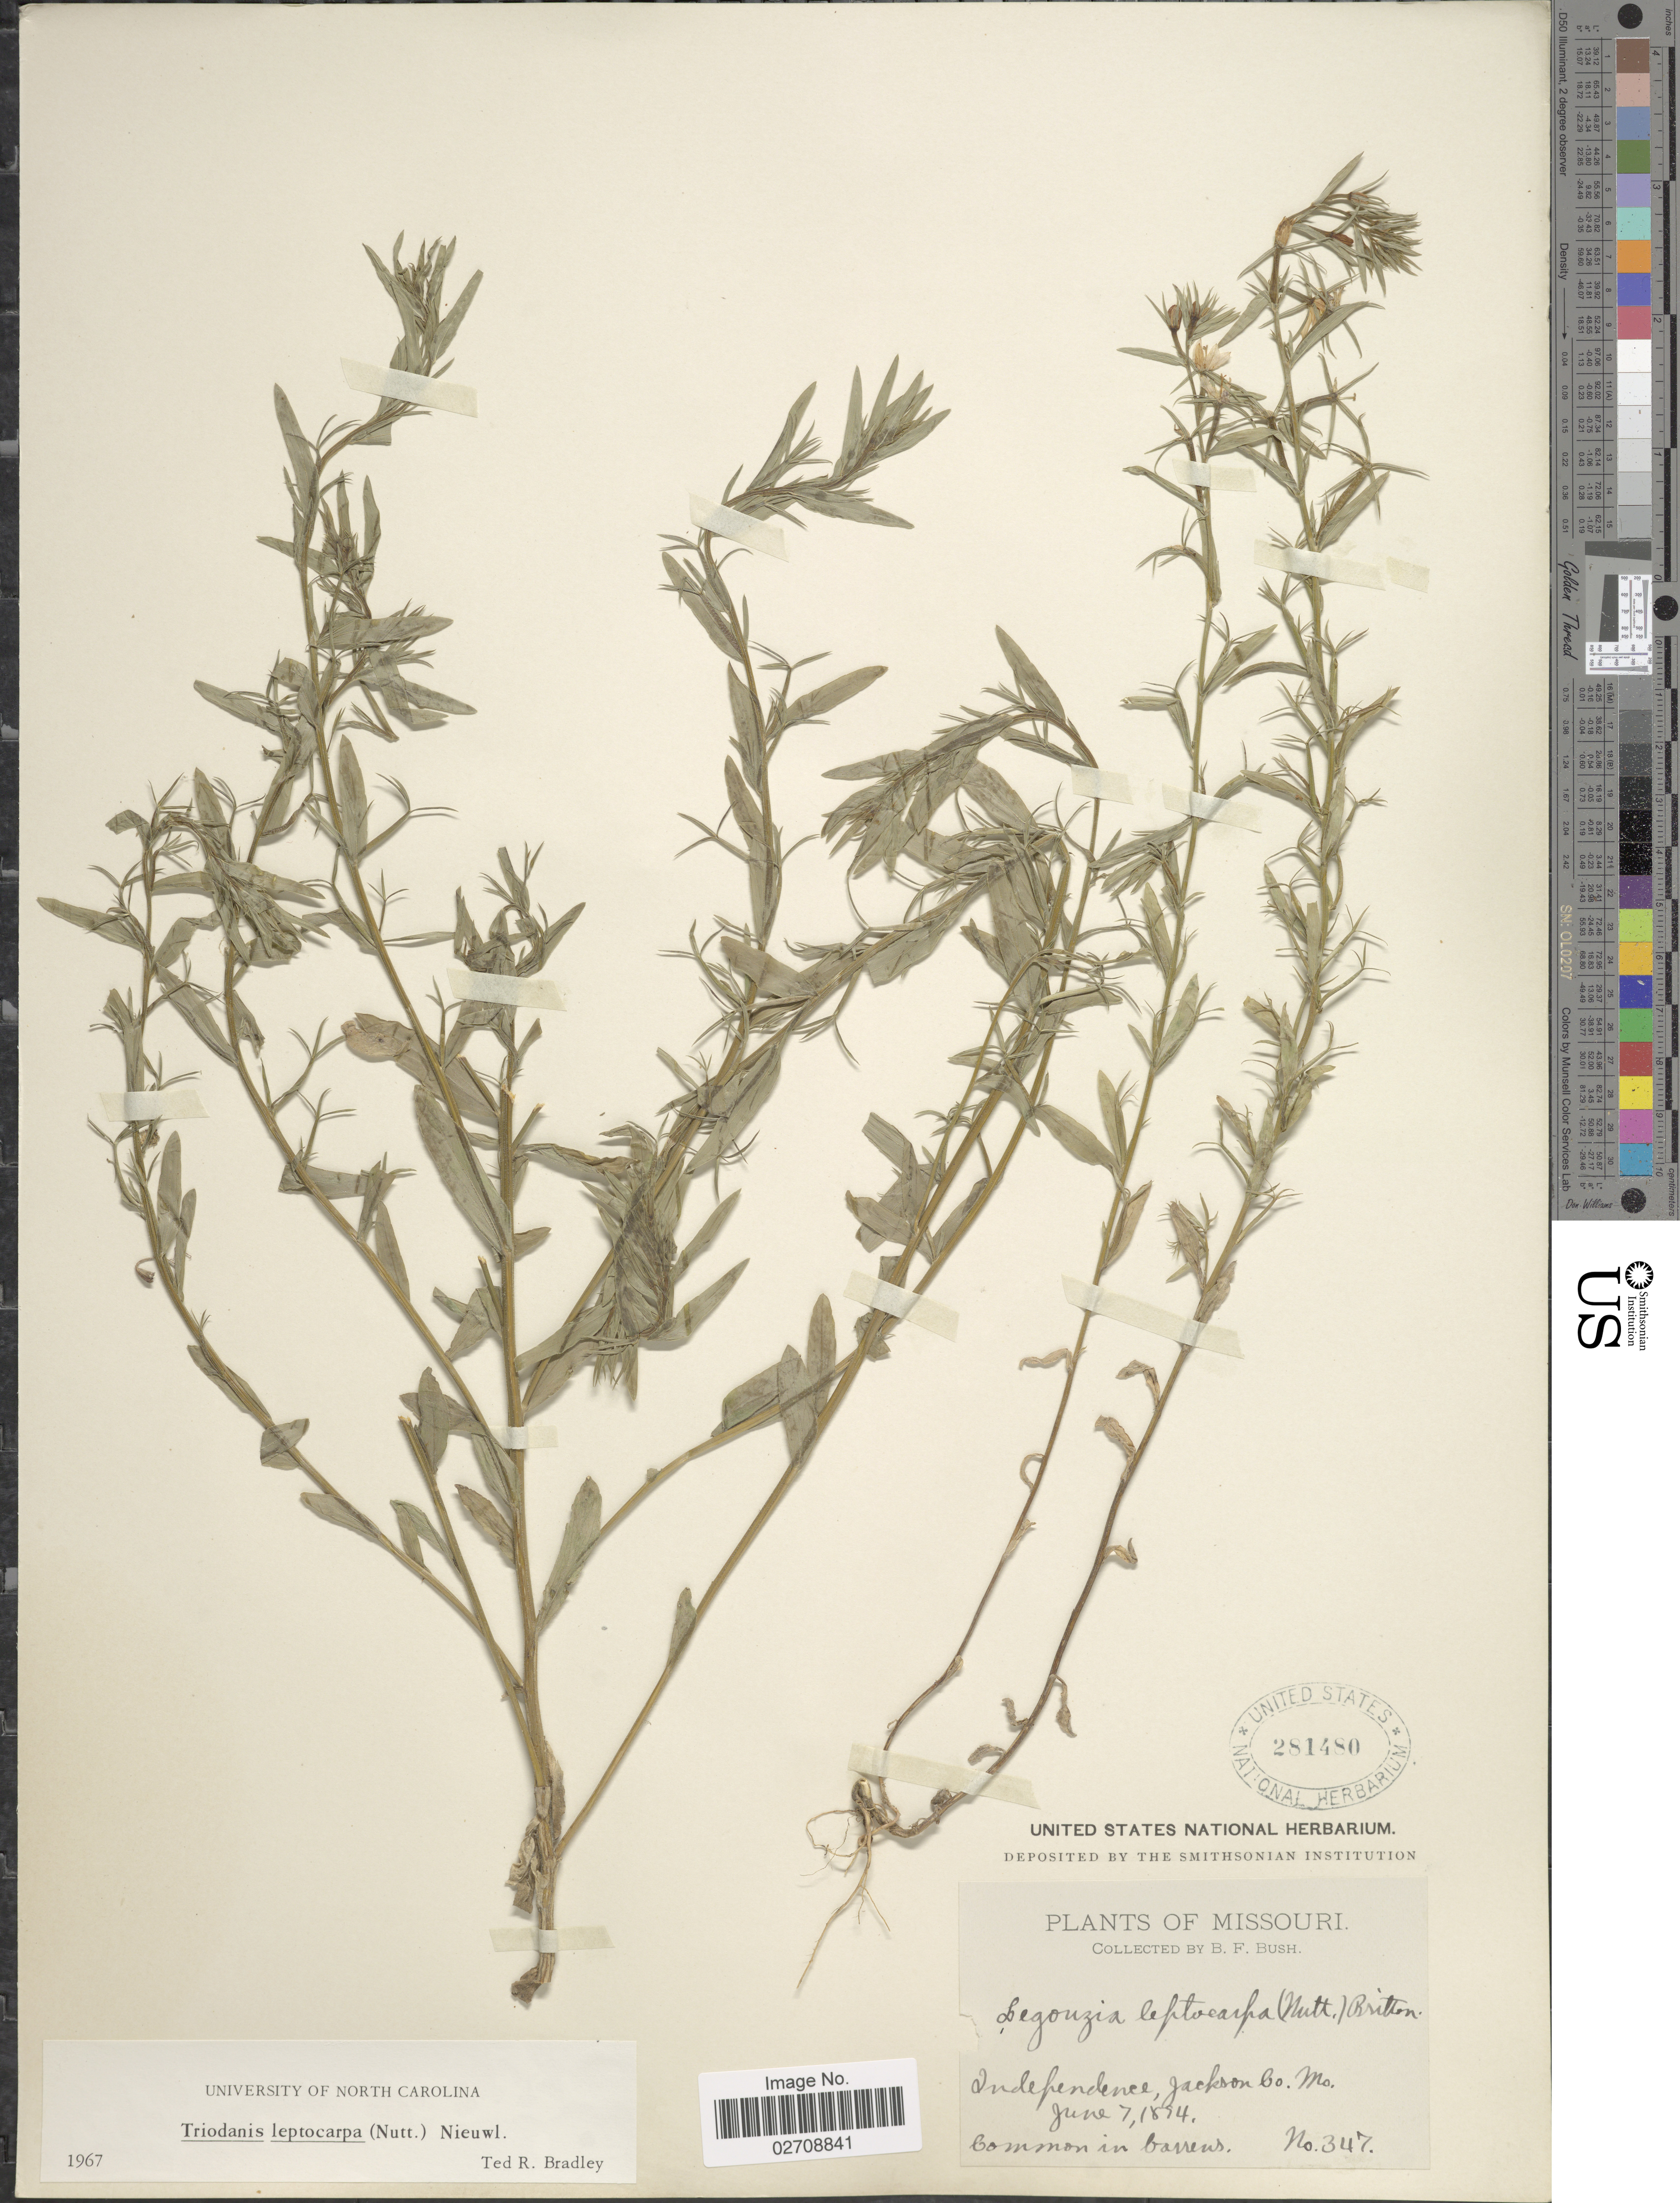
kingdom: Plantae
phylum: Tracheophyta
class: Magnoliopsida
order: Asterales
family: Campanulaceae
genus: Triodanis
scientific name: Triodanis leptocarpa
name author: Nieuwl.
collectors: B. F. Bush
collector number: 347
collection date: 1894-06-07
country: United States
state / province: Missouri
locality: Independence, Jackson Co., Mo.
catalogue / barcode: US 281480